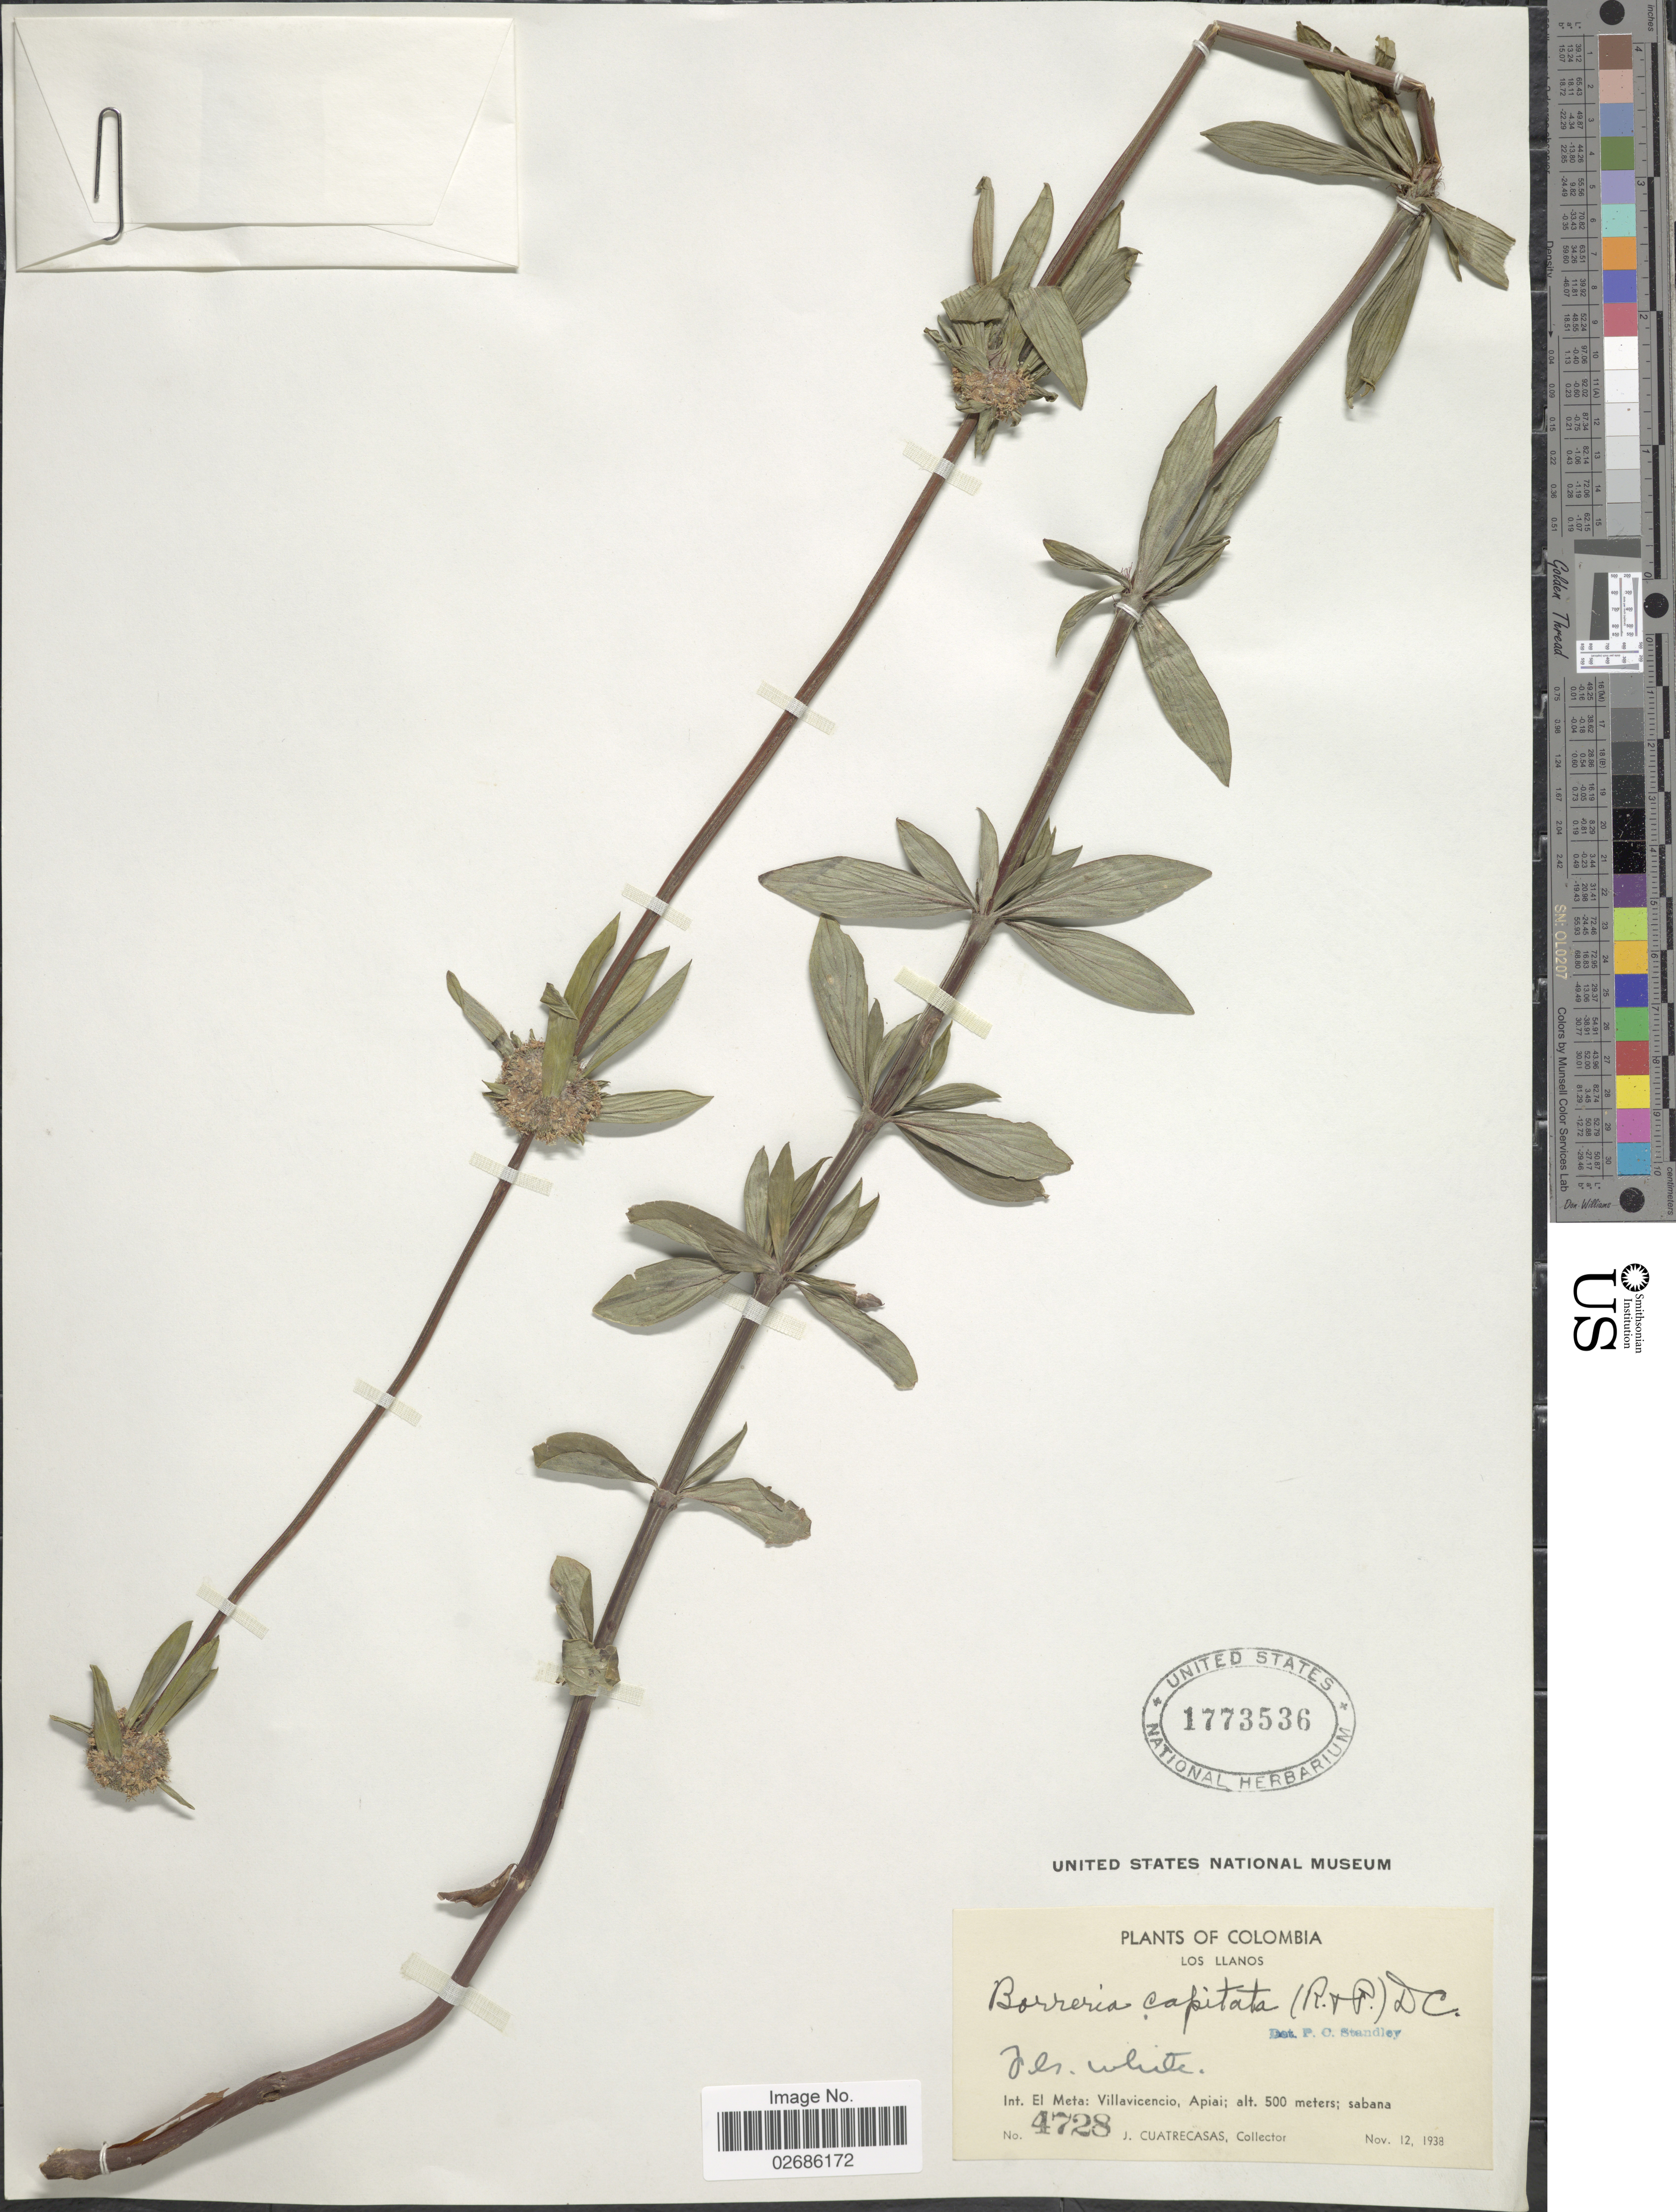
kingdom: Plantae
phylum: Tracheophyta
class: Magnoliopsida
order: Gentianales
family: Rubiaceae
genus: Borreria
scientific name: Borreria capitata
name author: (Ruiz & Pav.) DC.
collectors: J. Cuatrecasas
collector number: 4728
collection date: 1938-11-12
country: Colombia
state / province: Meta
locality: Los Llanos. Int. El Meta: Villavicencio, Apiai.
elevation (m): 500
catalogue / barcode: US 1773536